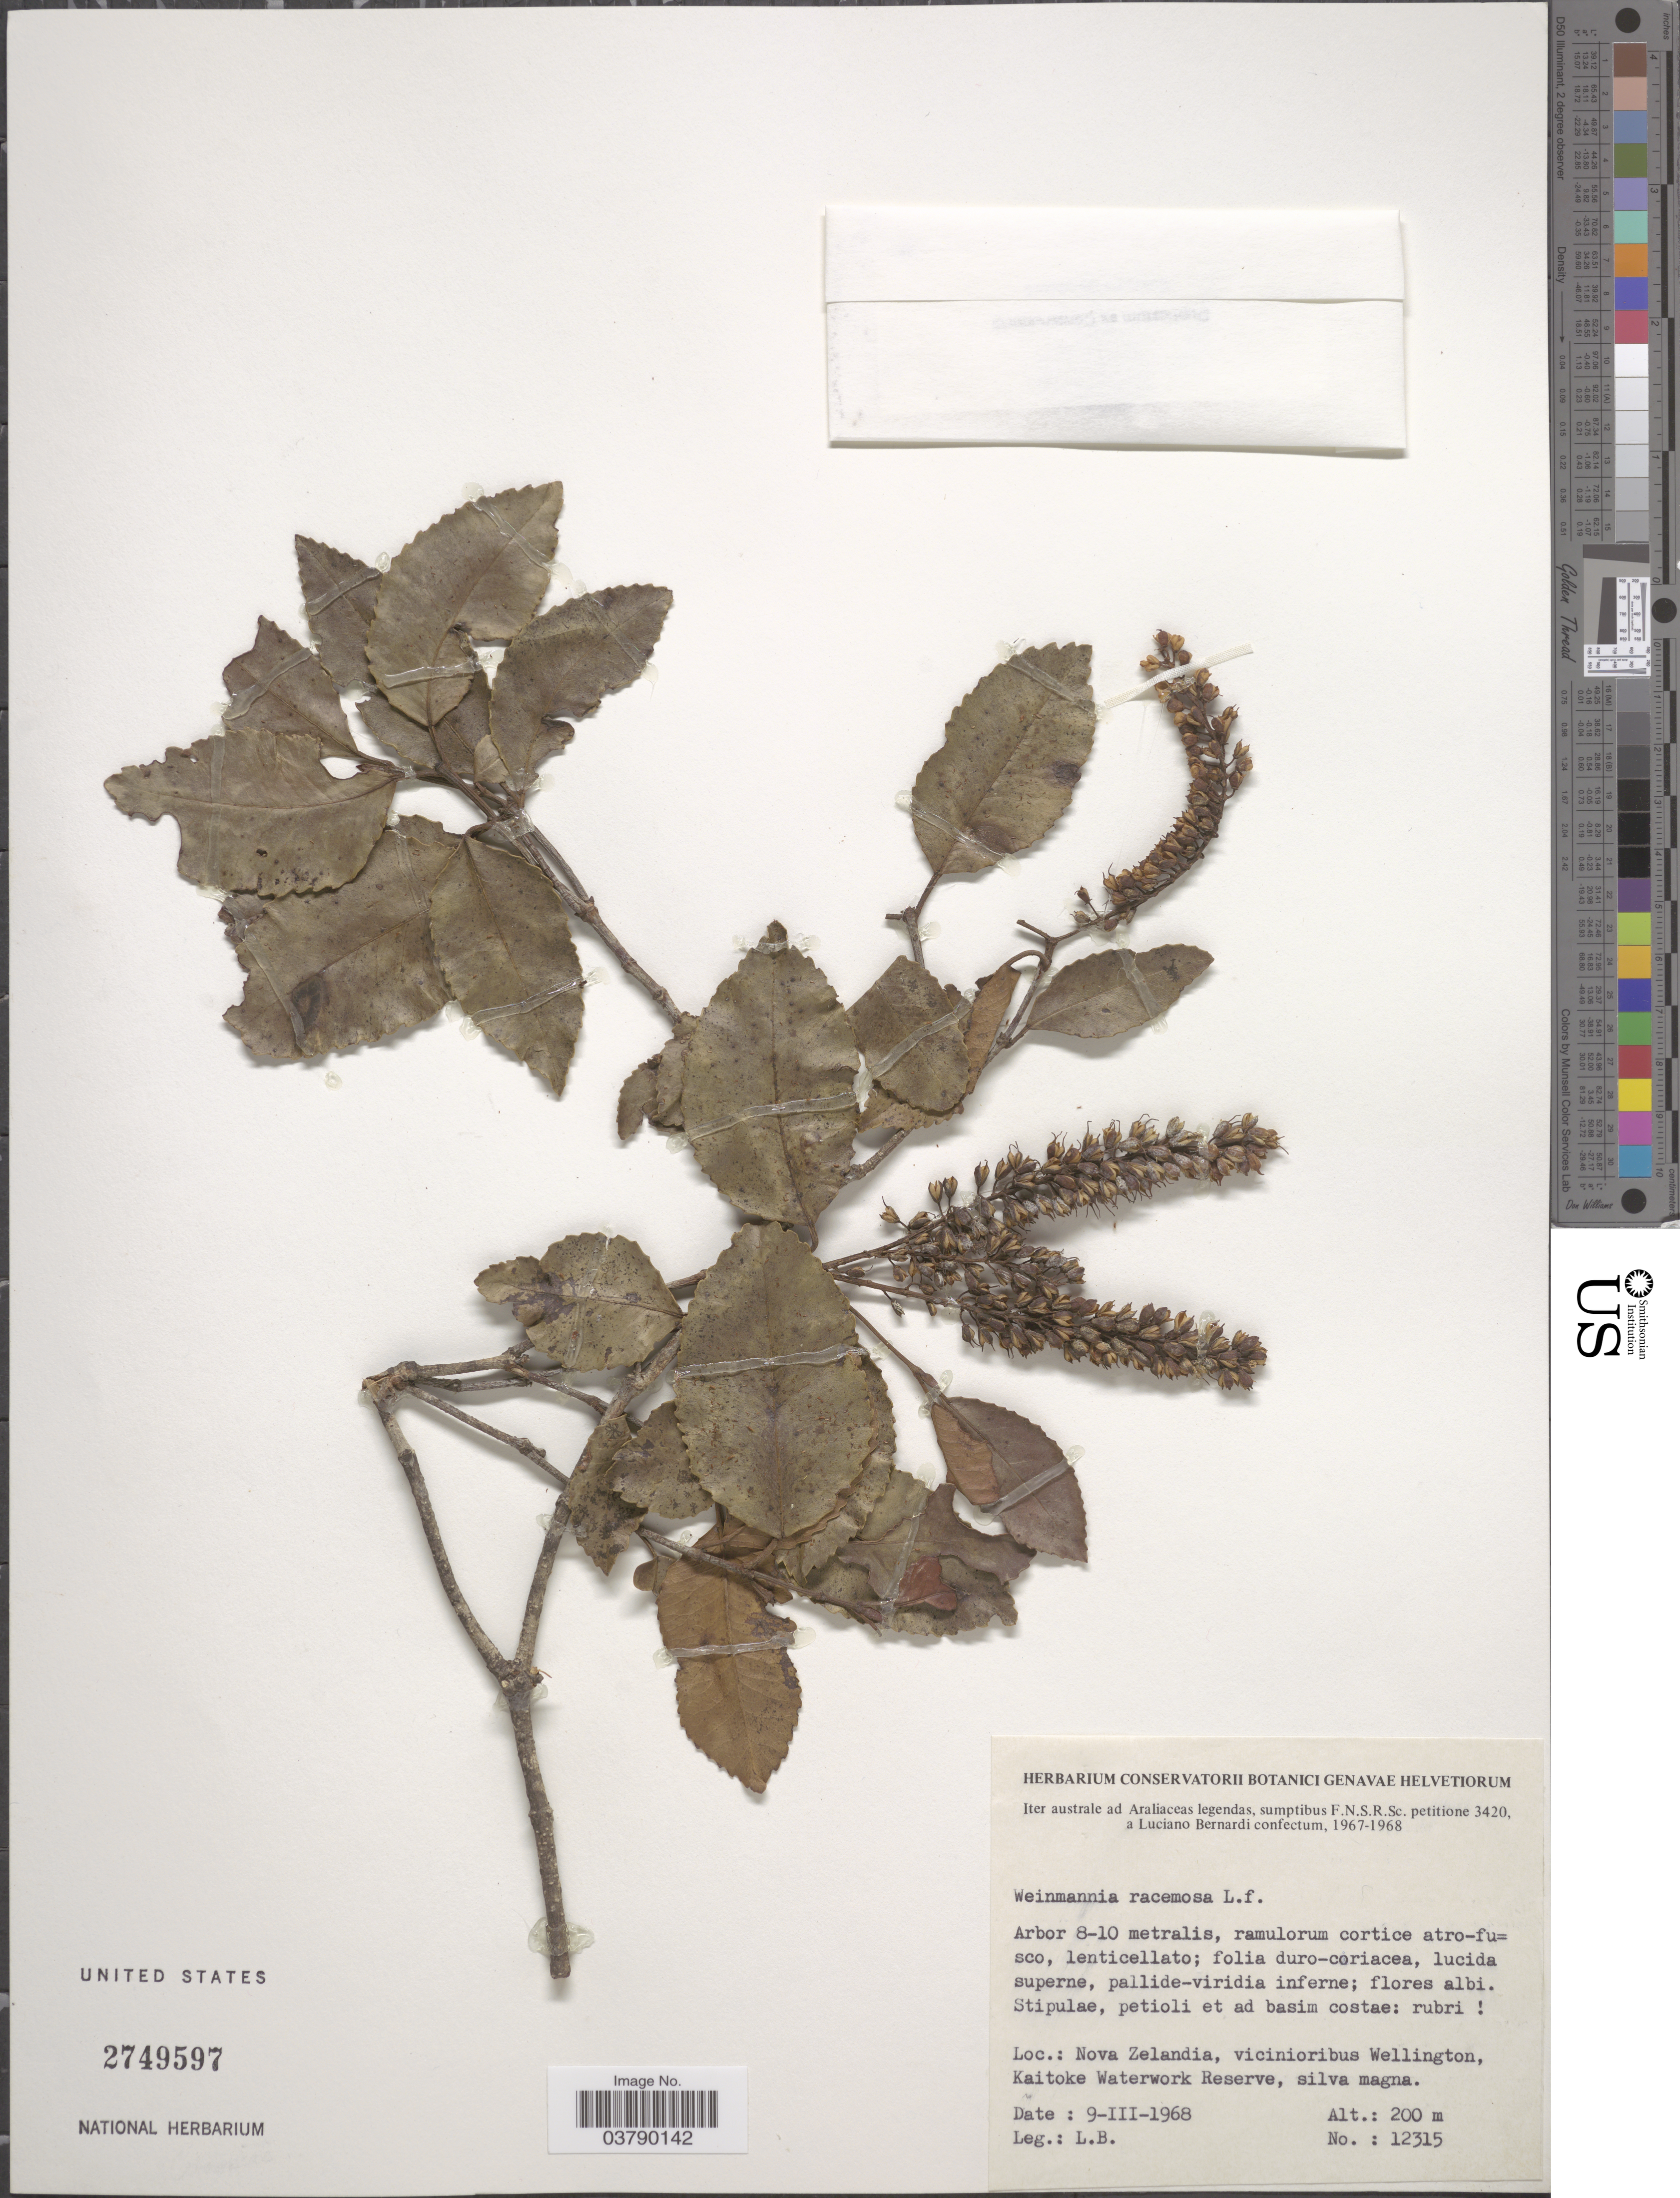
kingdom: Plantae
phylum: Tracheophyta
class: Magnoliopsida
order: Oxalidales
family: Cunoniaceae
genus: Pterophylla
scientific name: Pterophylla racemosa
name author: (L. f.) Pillon & H.C. Hopkins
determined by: Strong, Mark T., (BOT), Smithsonian Institution - National Museum of Natural History (UNITED STATES)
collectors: L. Bernardi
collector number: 12315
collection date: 1968-03-09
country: New Zealand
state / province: Wellington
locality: Nove Zelandia, vicinioribus Wellington, Kaitoke Waterwork Reserve.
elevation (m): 200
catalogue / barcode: US 2749597